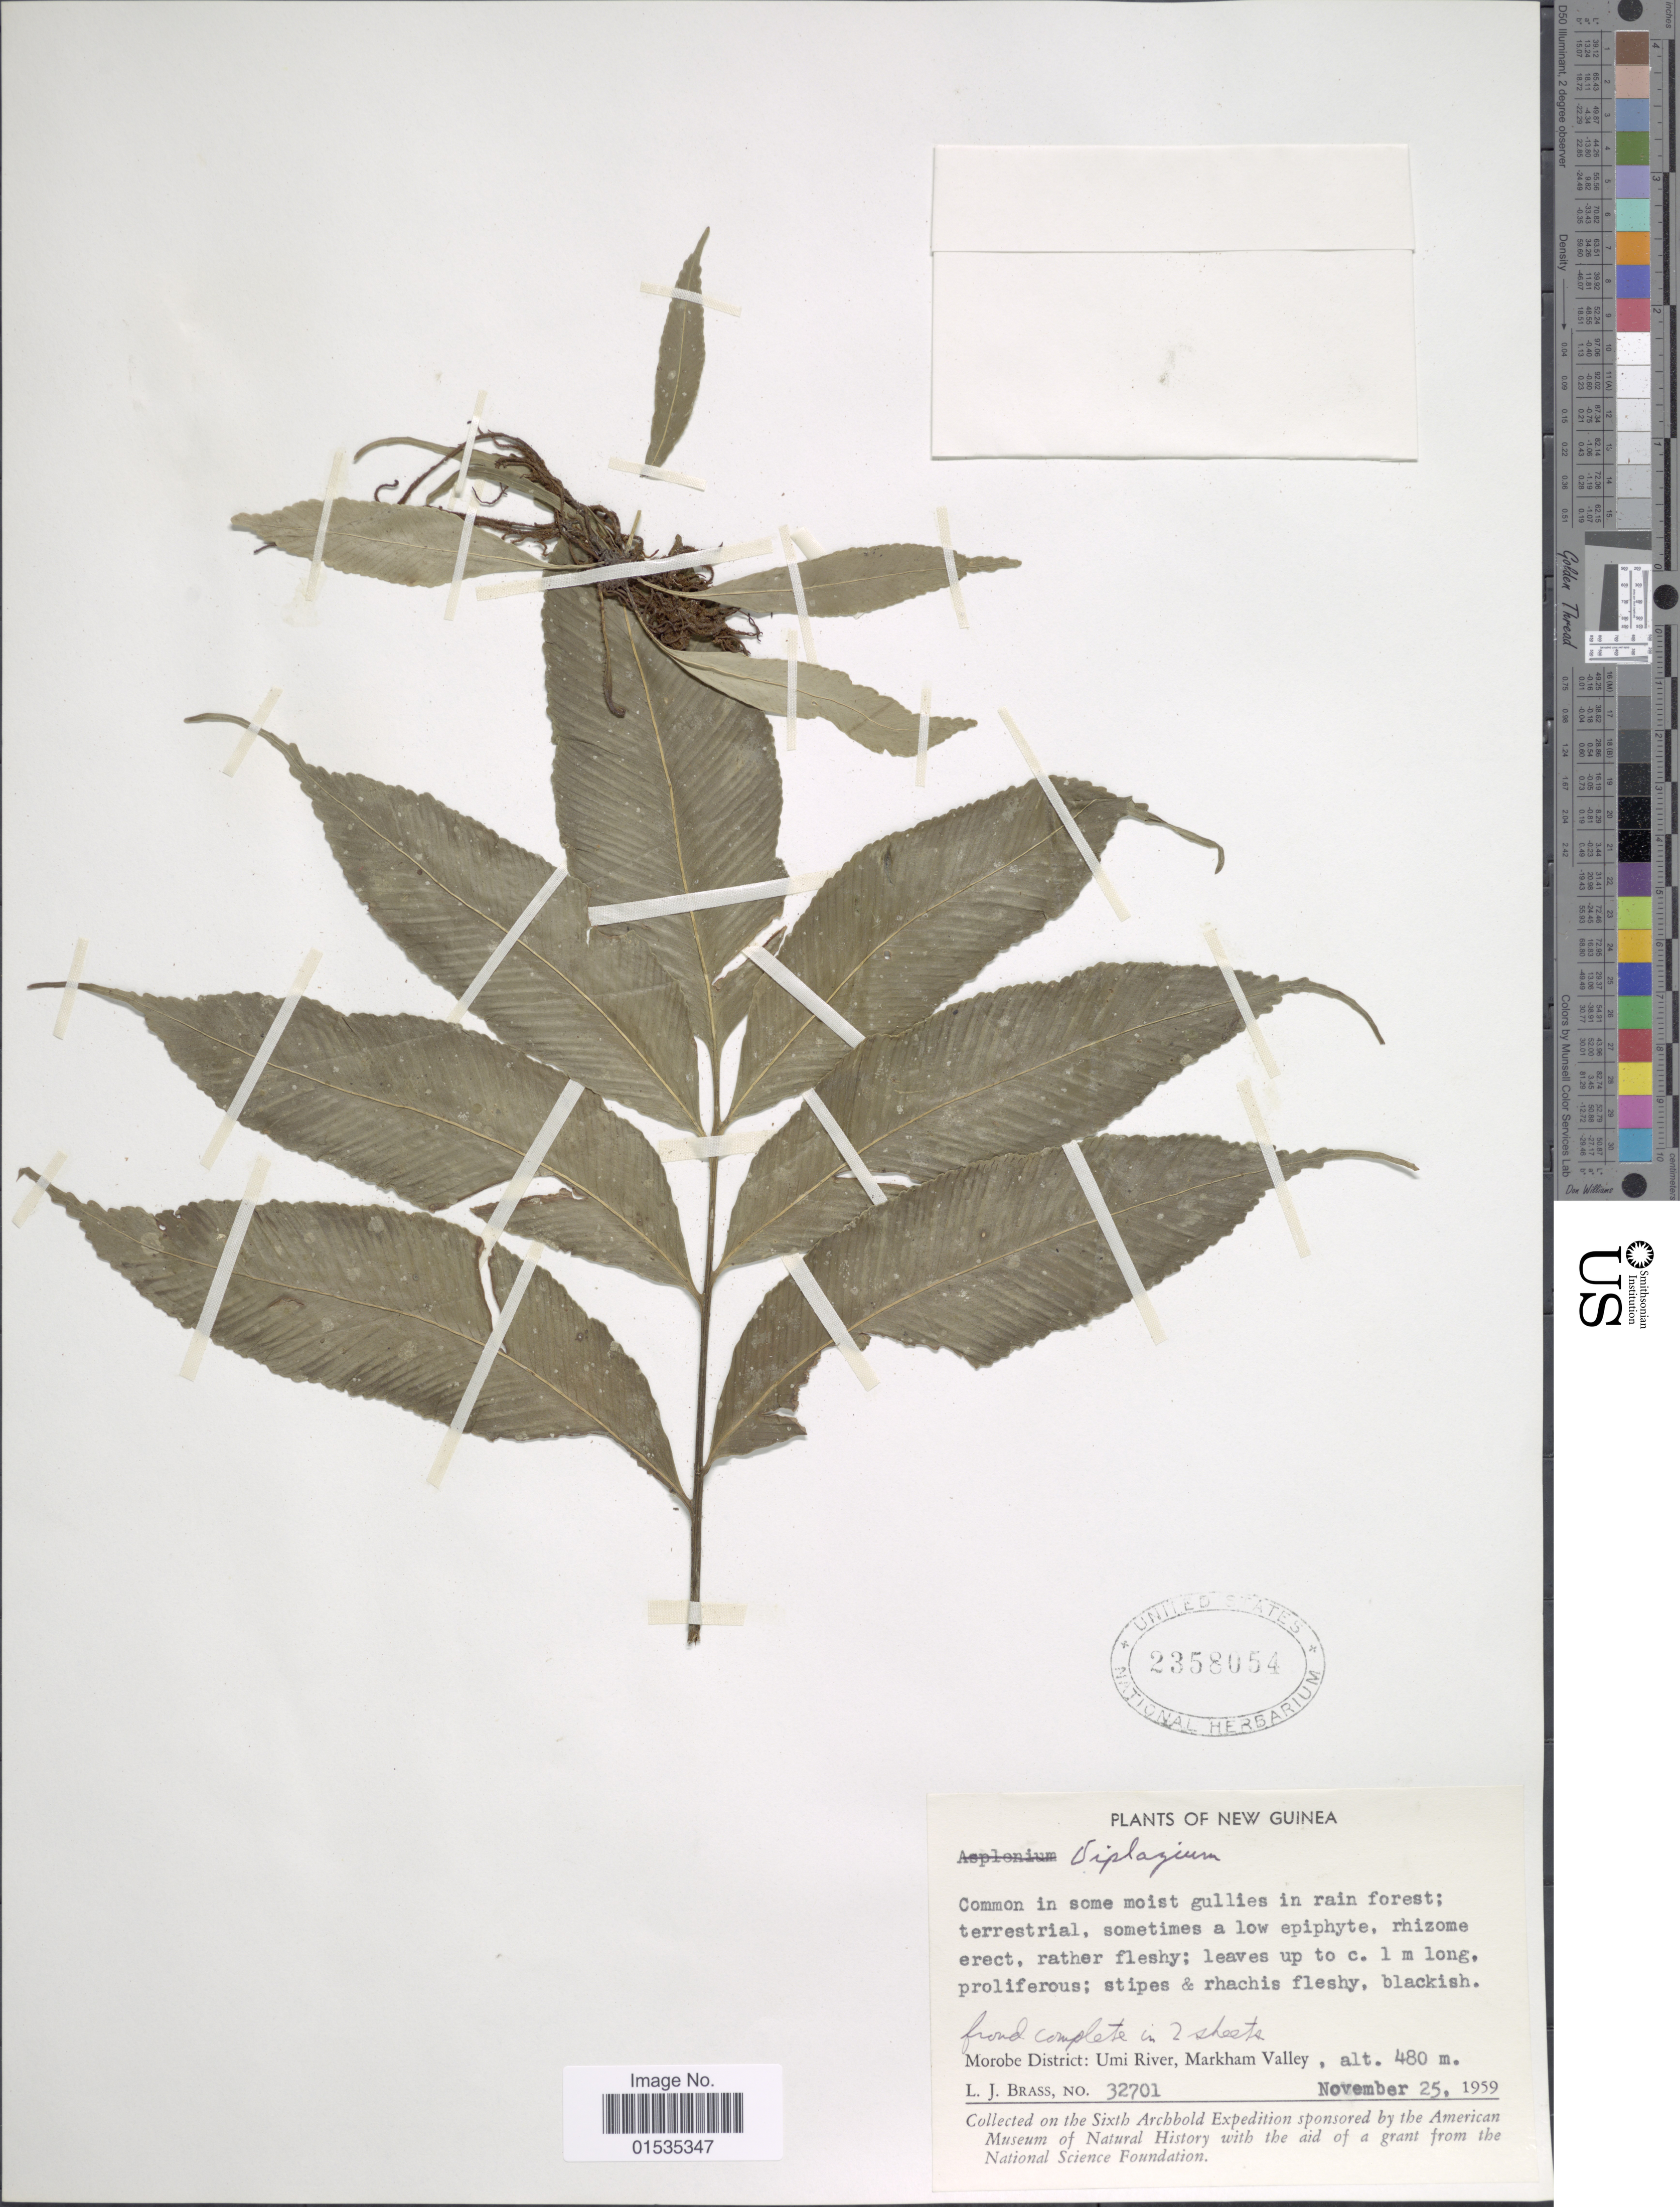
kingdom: Plantae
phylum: Tracheophyta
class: Polypodiopsida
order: Polypodiales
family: Athyriaceae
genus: Diplazium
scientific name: Diplazium sp.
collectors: L. J. Brass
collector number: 32701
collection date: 1959-11-25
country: Papua New Guinea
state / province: Morobe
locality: New Guinea, Umi River, Markham Valley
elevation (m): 480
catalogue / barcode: US 2358054